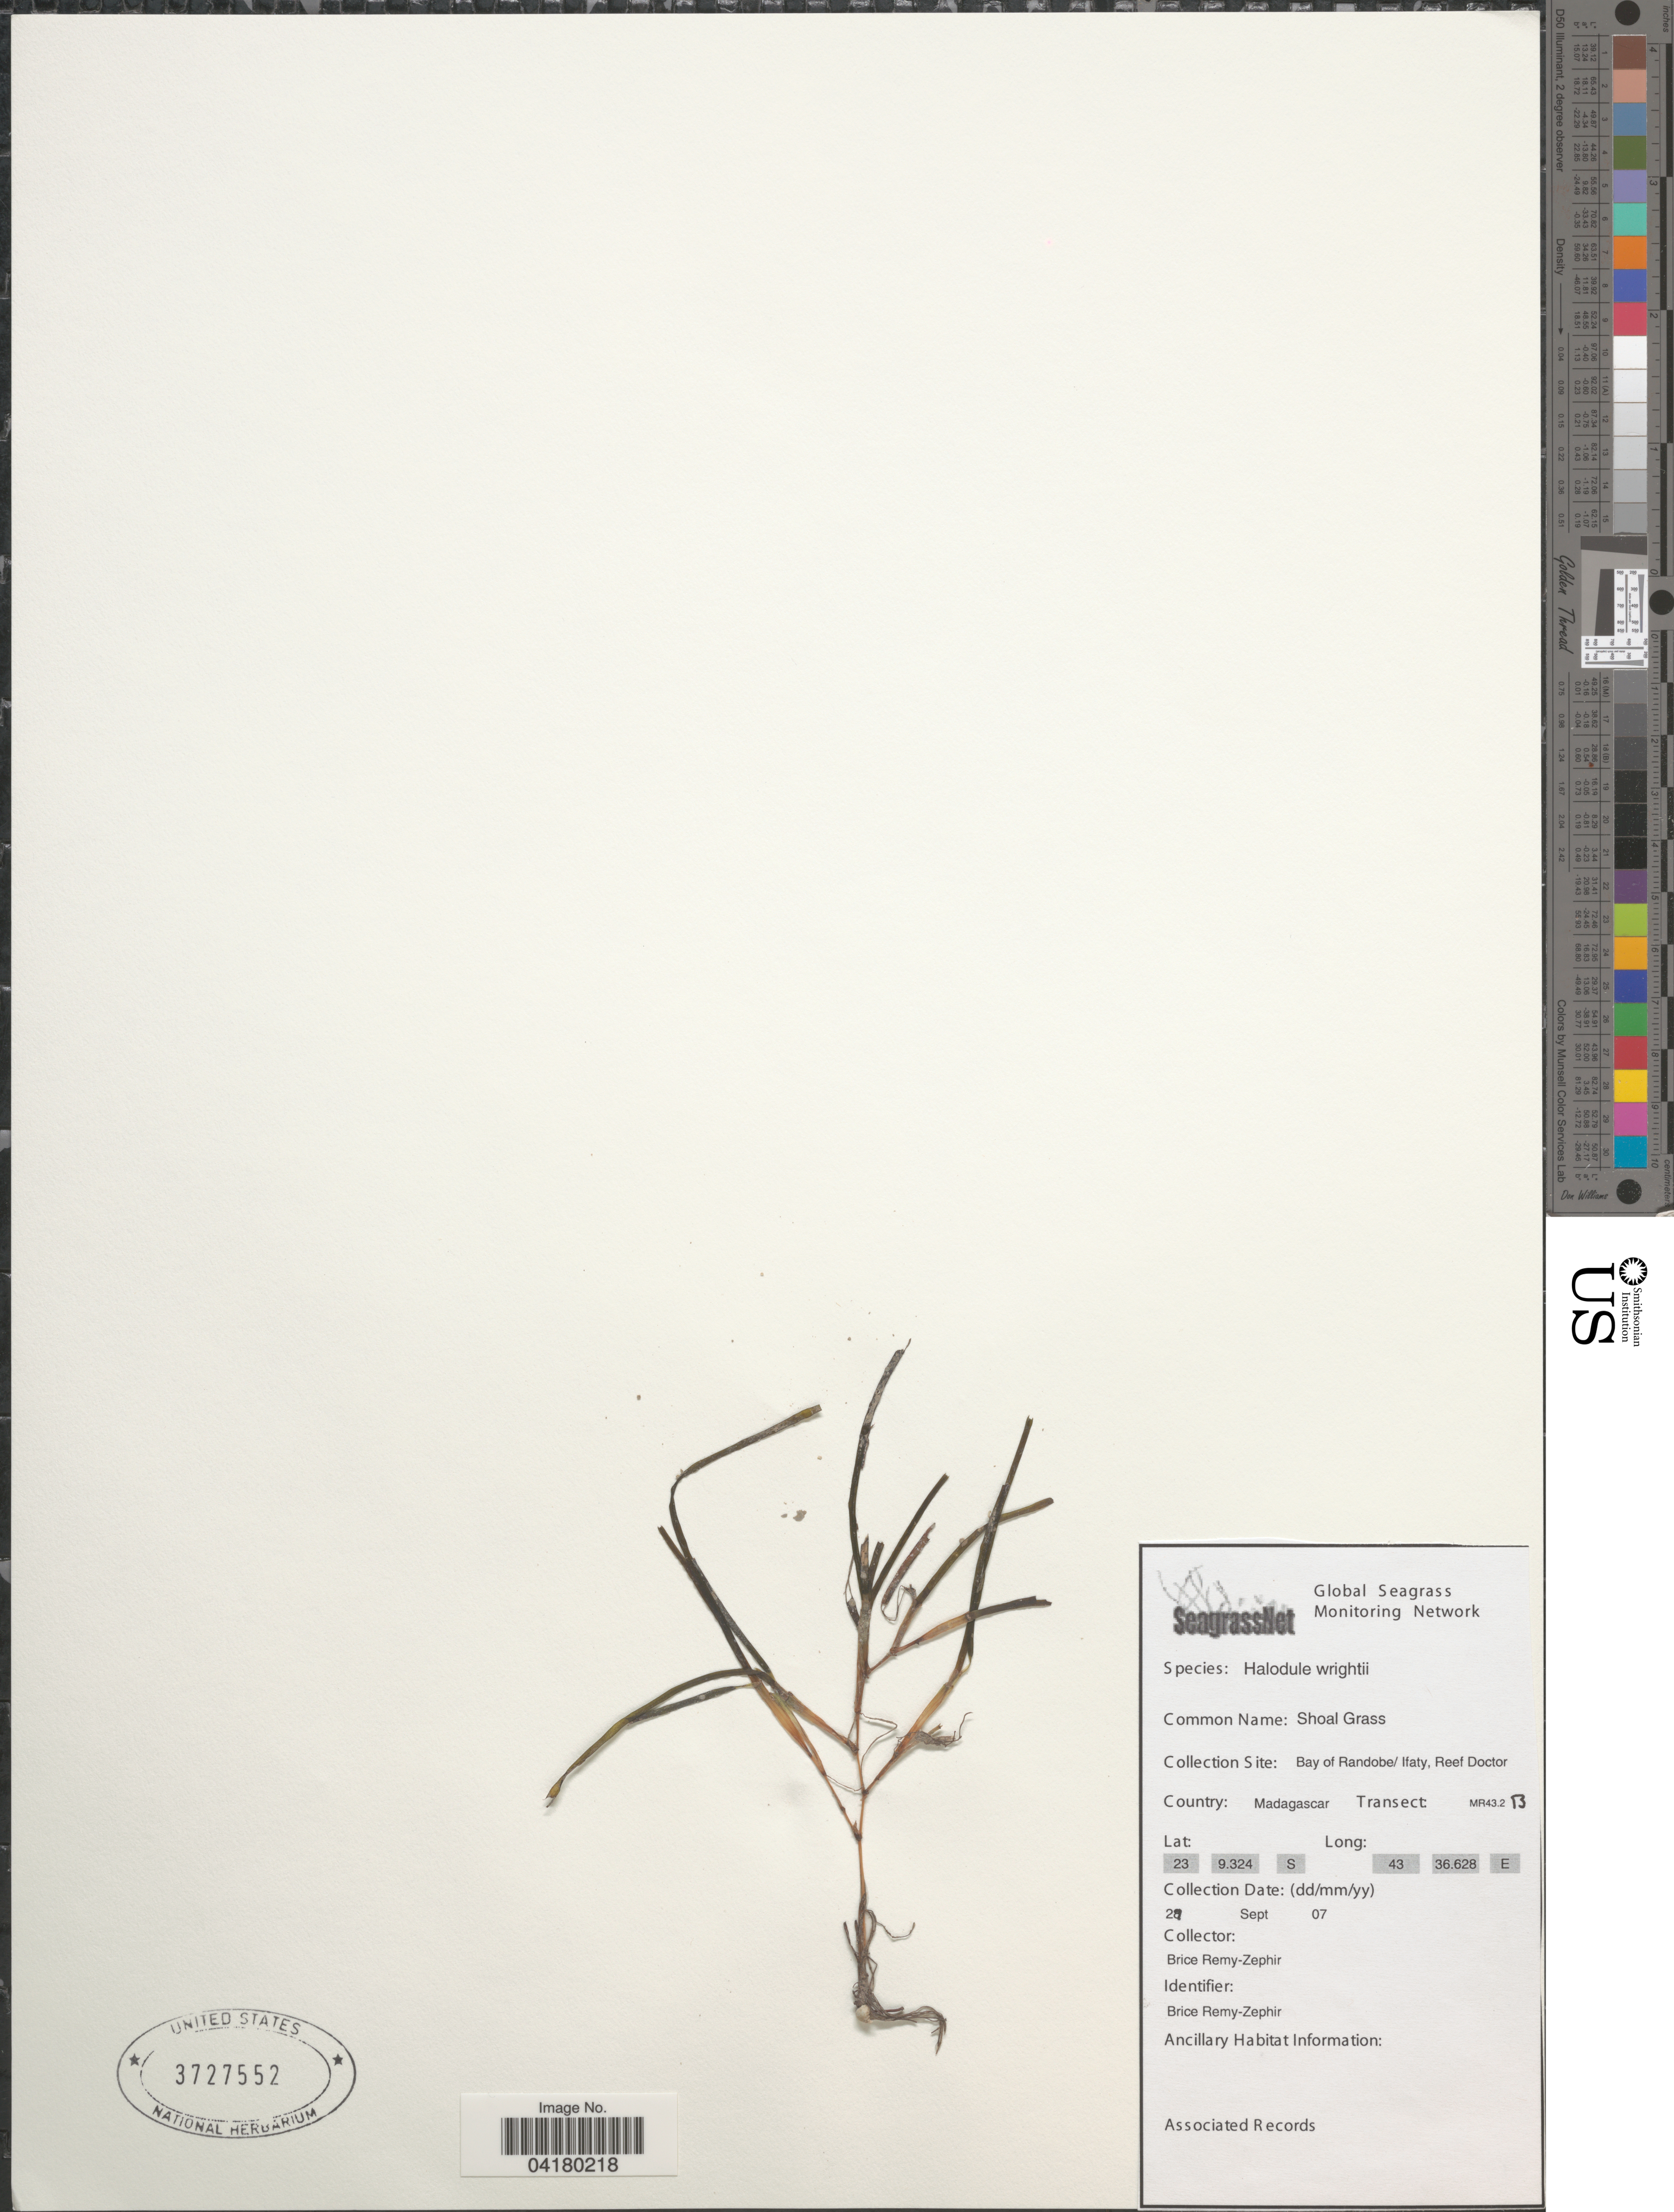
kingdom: Plantae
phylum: Tracheophyta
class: Liliopsida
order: Alismatales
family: Cymodoceaceae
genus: Halodule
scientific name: Halodule wrightii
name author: Asch.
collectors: B. Remy-Zephir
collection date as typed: Transcribed d/m/y: 27/9/7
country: Madagascar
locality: Bay of Randobe/ Ifaty, Reef Doctor. Transect: MR43.2 B.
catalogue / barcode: US 3727552